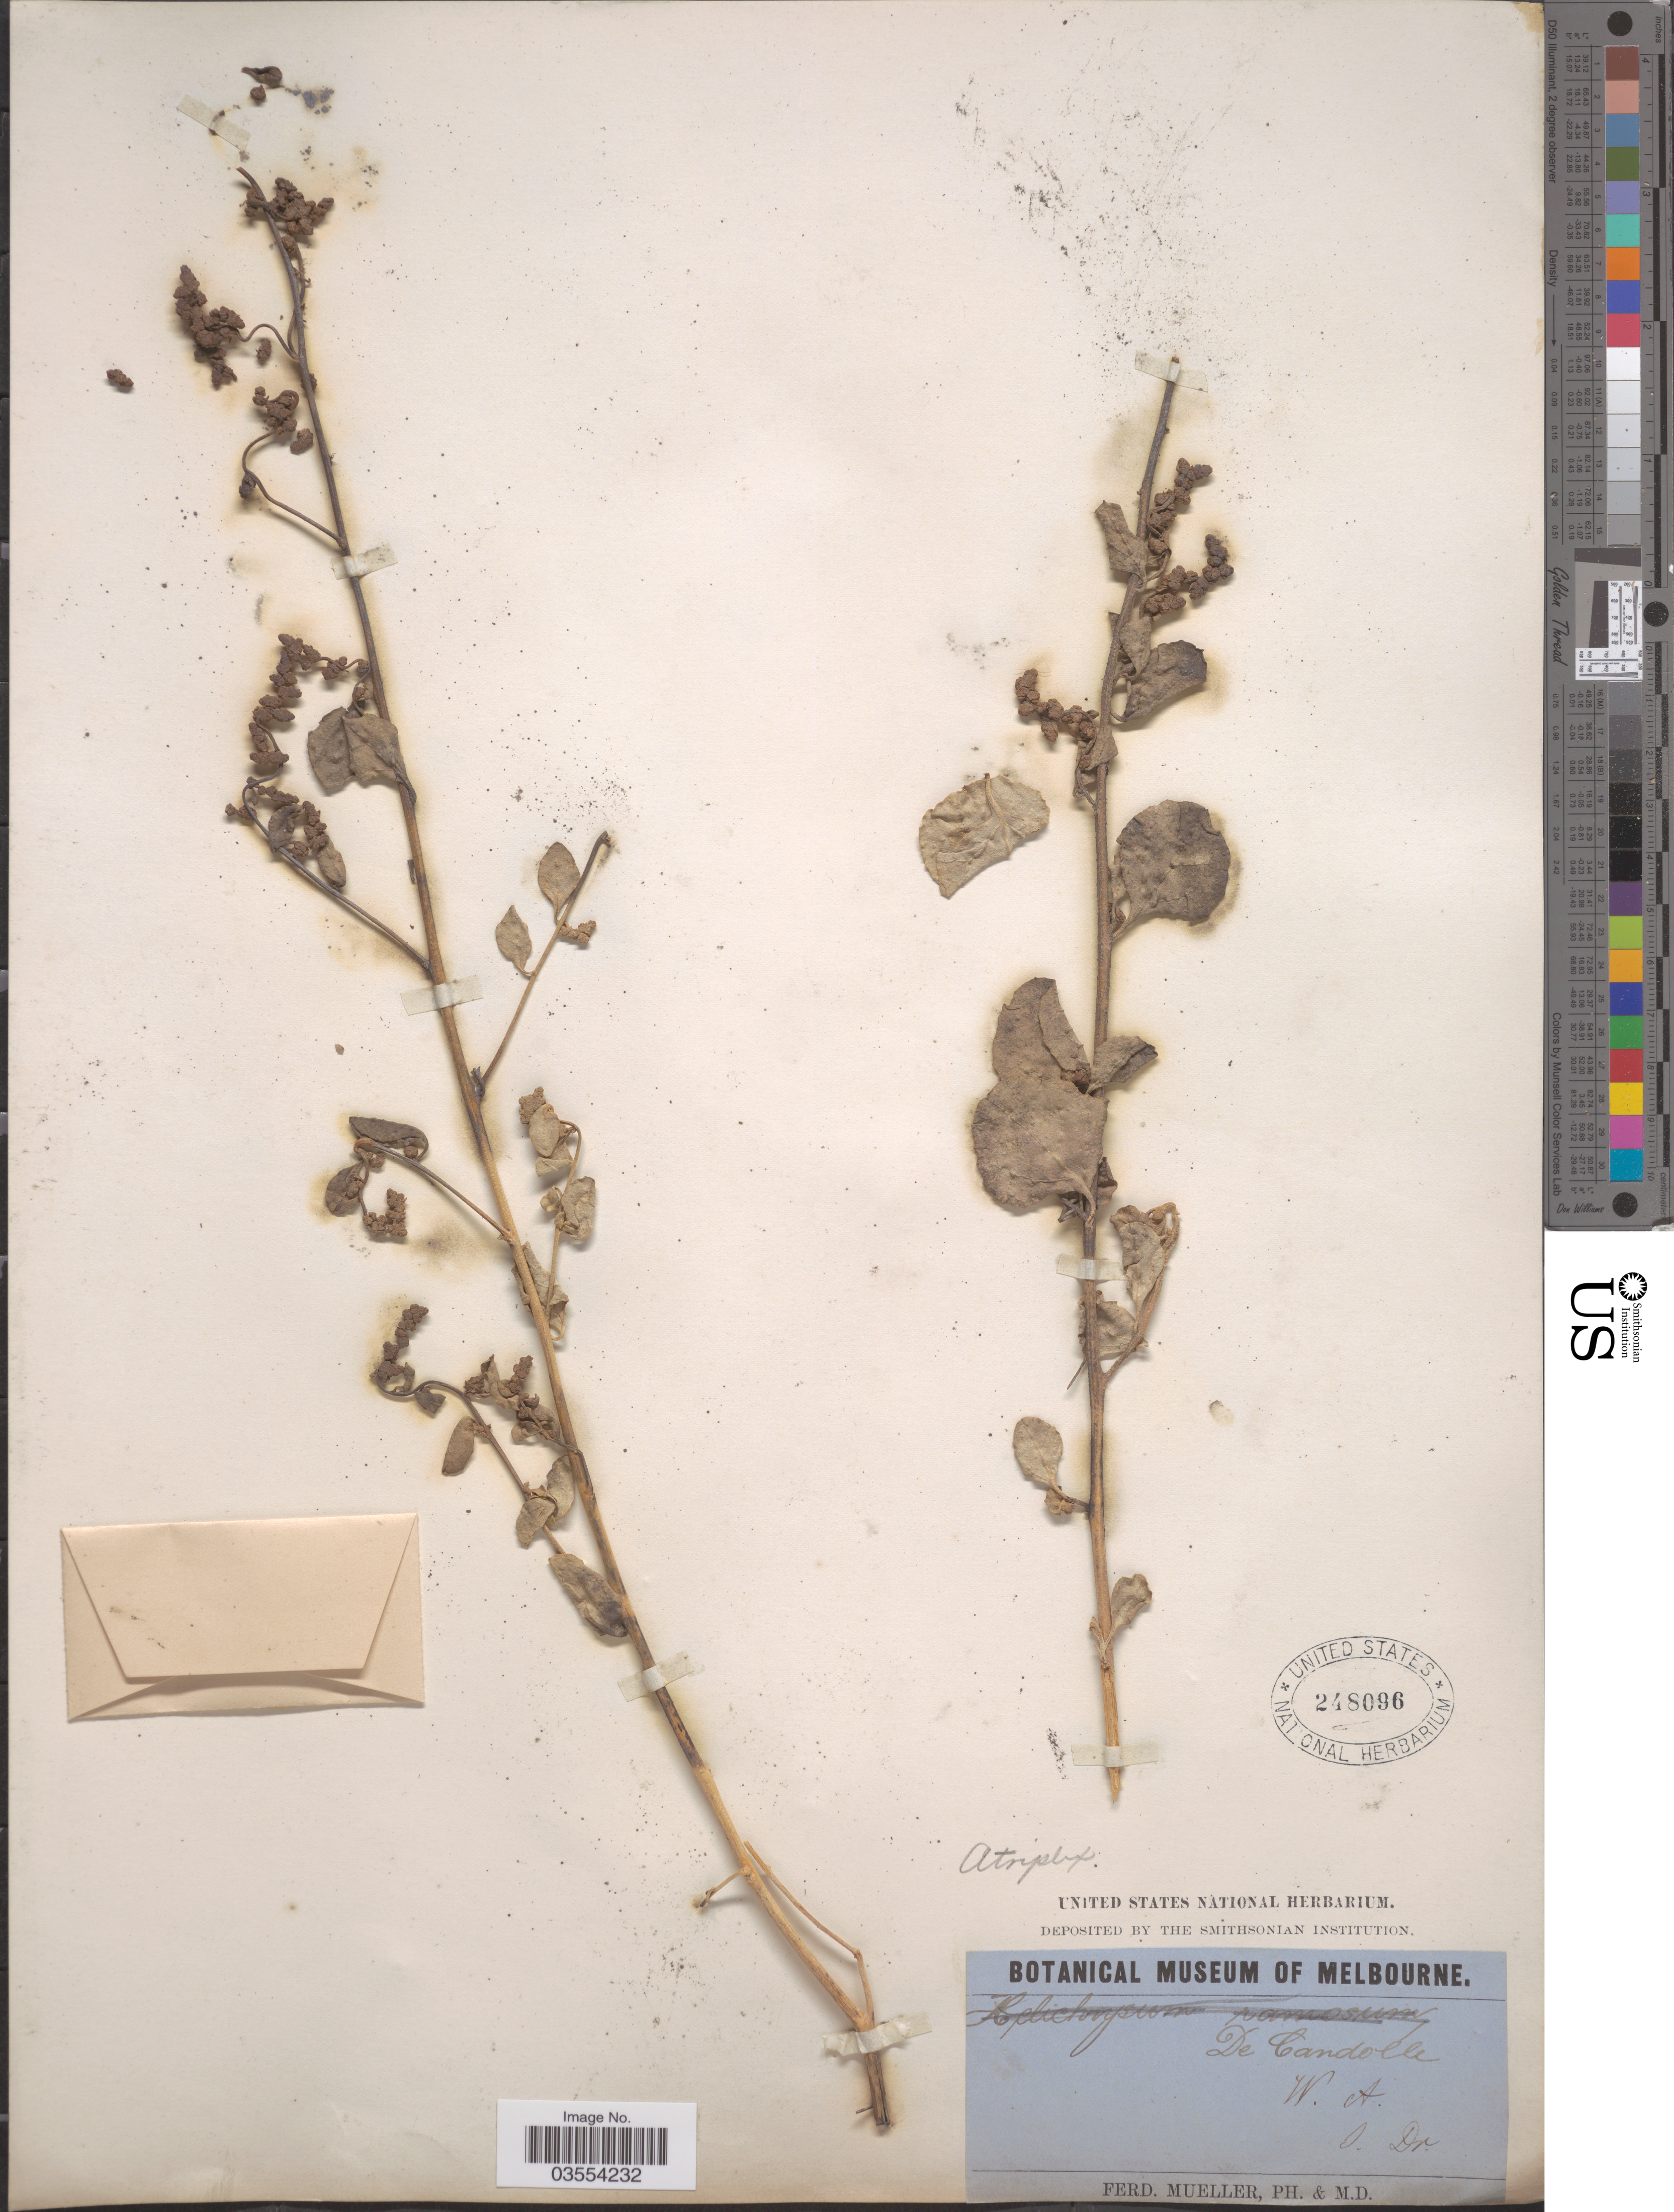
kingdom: Plantae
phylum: Tracheophyta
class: Magnoliopsida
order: Caryophyllales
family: Amaranthaceae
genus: Atriplex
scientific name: Atriplex sp.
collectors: F. Mueller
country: Australia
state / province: Western Australia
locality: De Candolle.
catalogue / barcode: US 248096